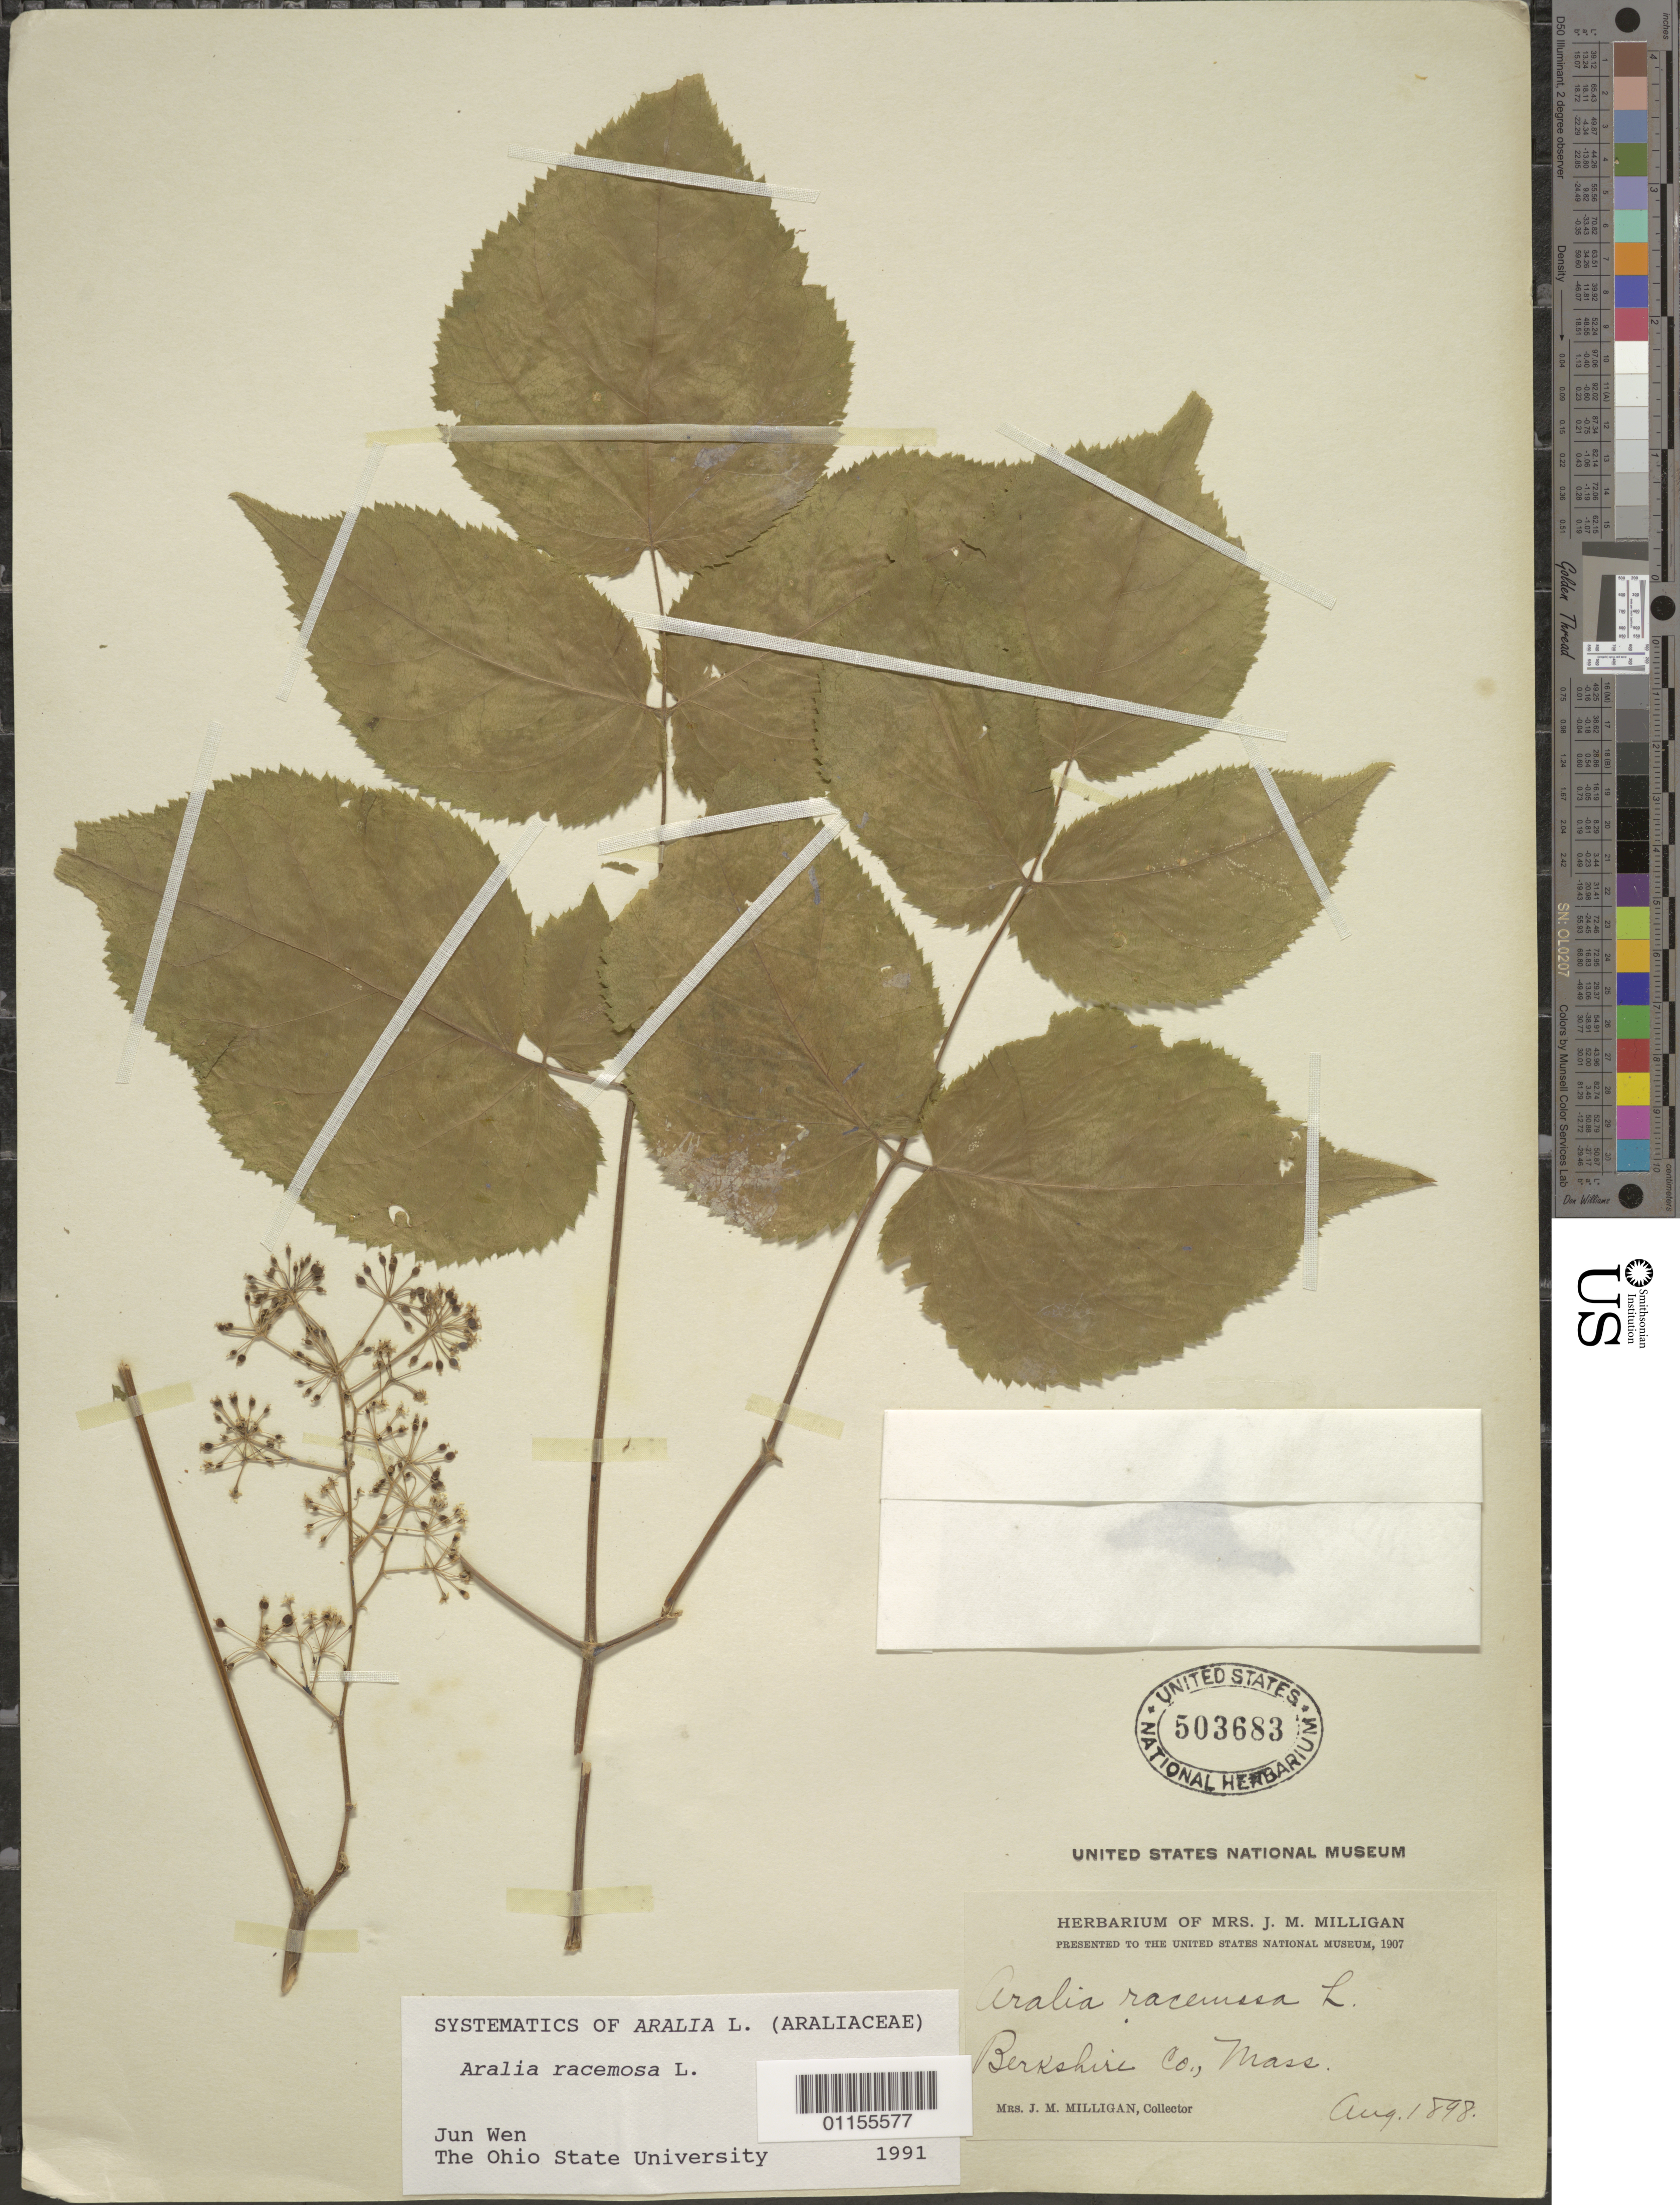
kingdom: Plantae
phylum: Tracheophyta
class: Magnoliopsida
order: Apiales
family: Araliaceae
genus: Aralia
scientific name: Aralia racemosa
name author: L.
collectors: J. M. Milligan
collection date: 1898-08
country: United States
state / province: Massachusetts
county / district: Berkshire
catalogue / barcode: US 503683